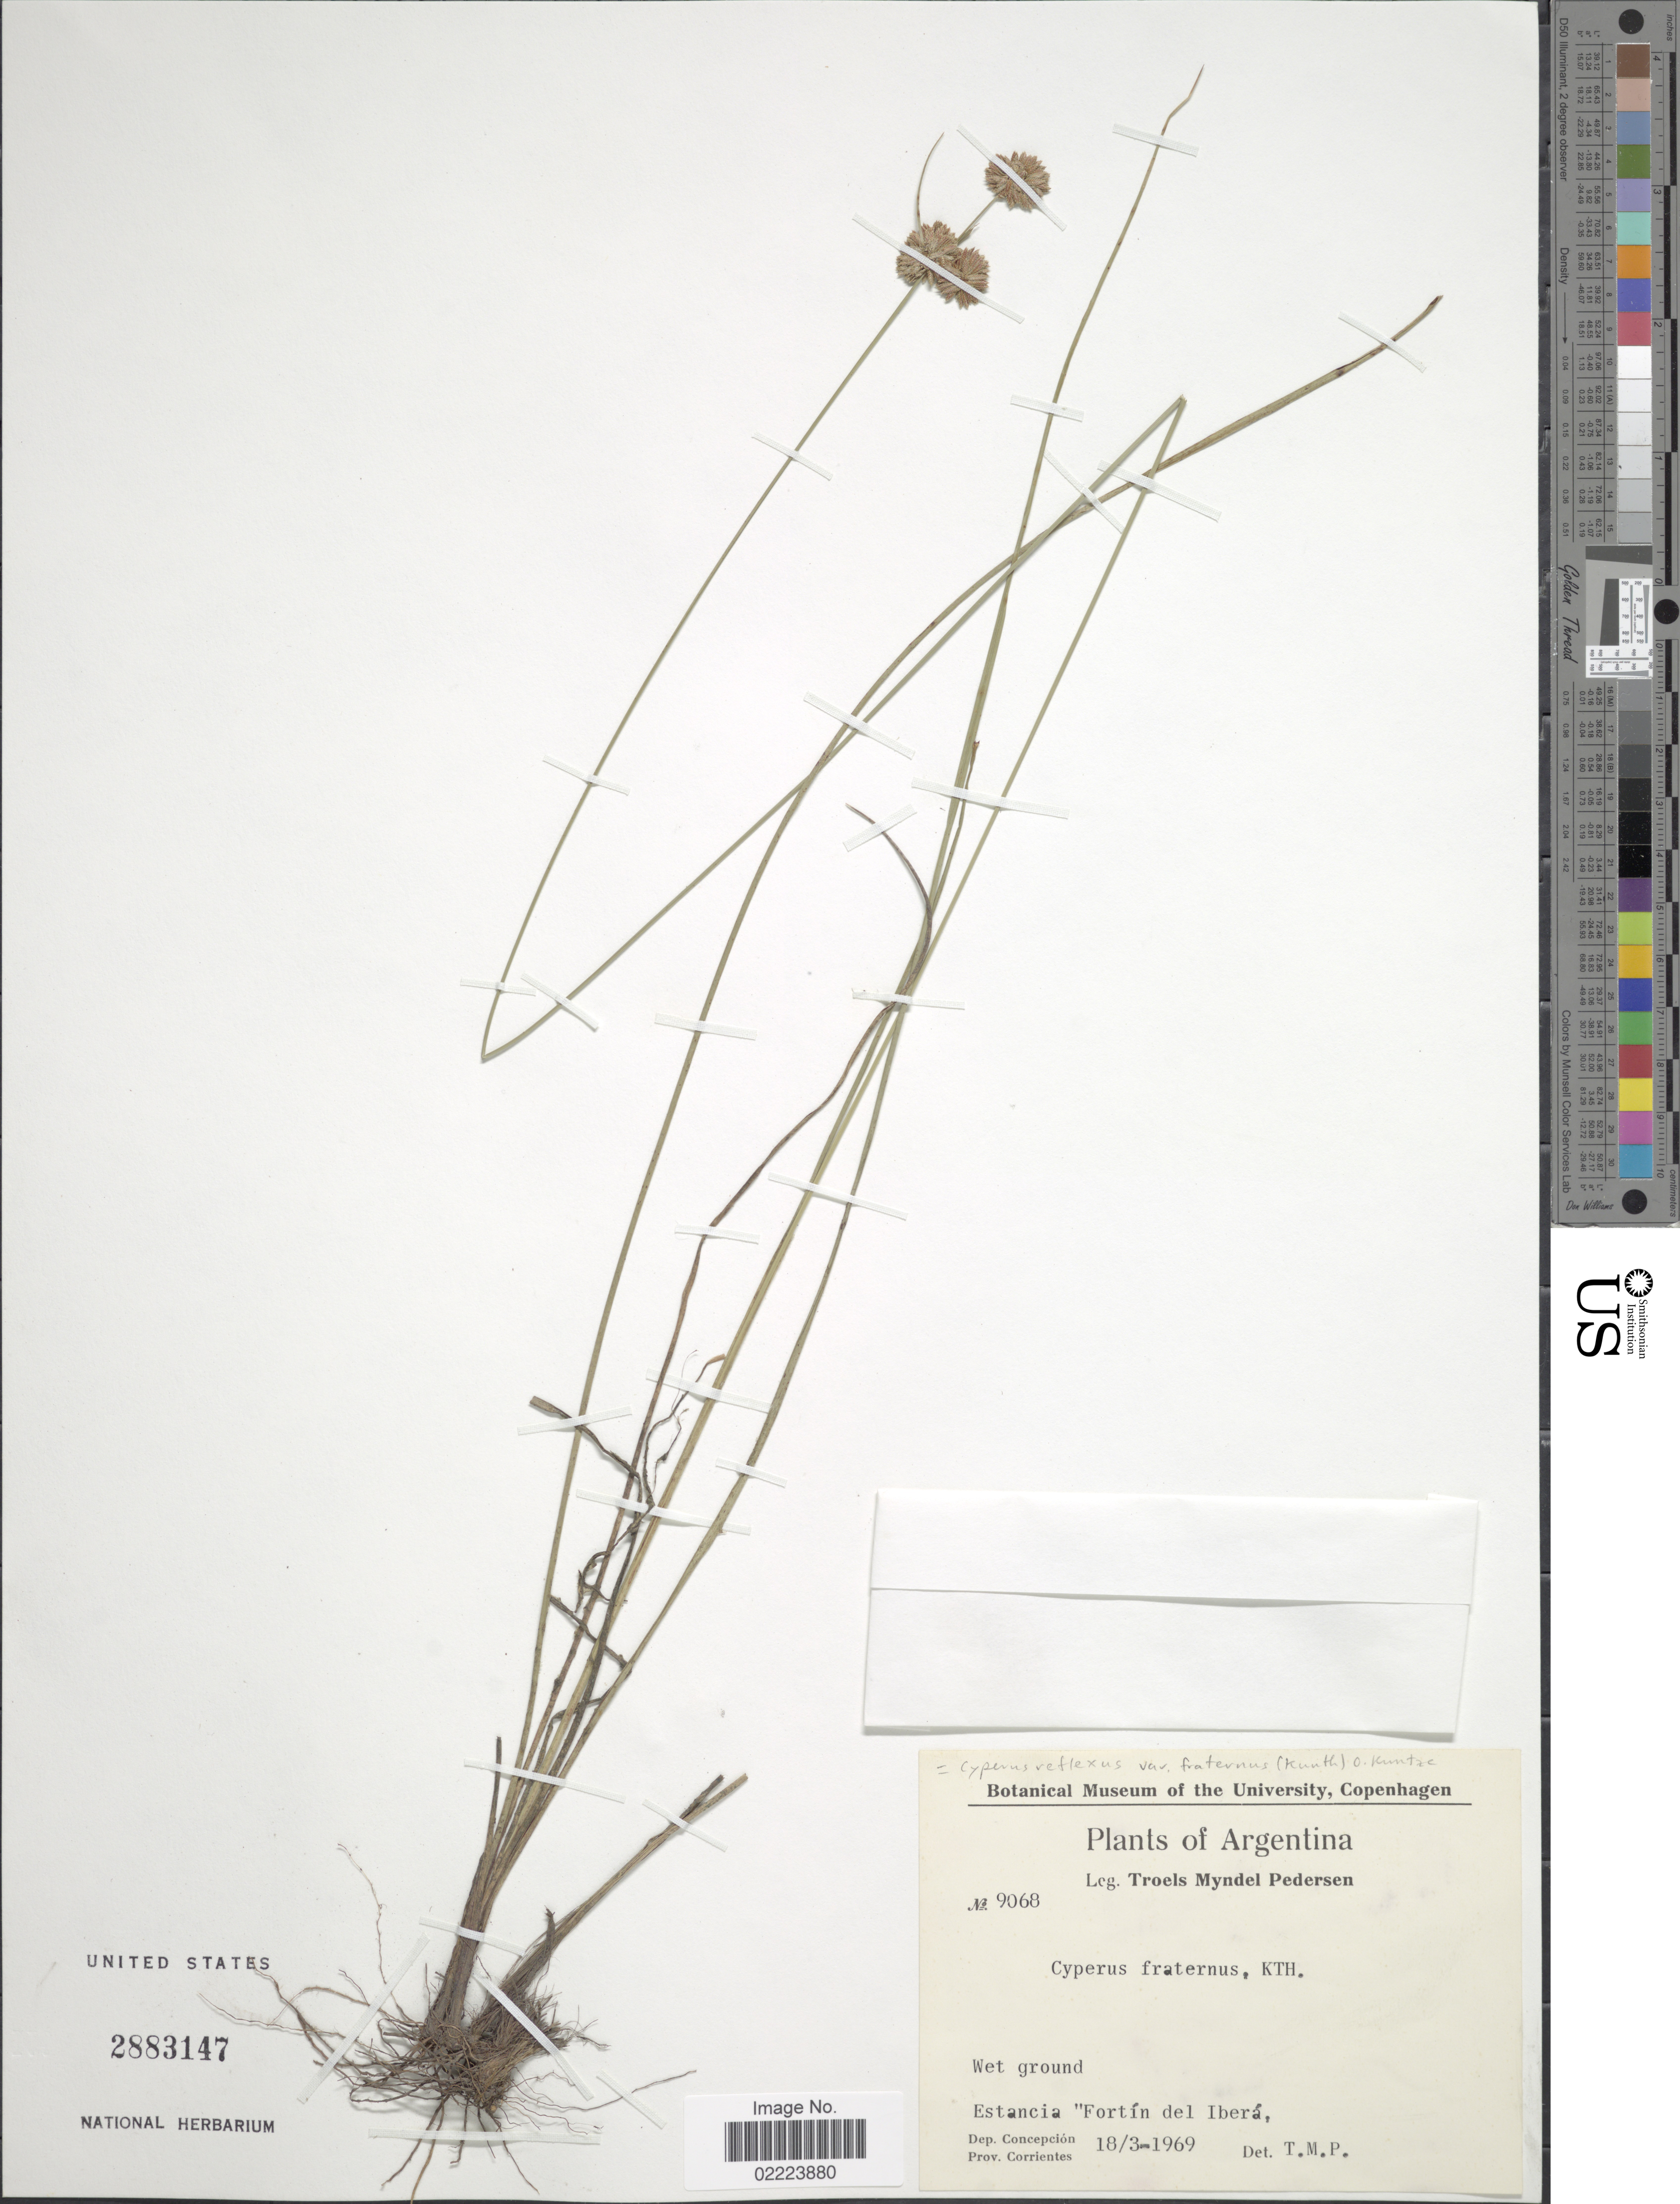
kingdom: Plantae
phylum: Tracheophyta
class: Liliopsida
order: Poales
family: Cyperaceae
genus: Cyperus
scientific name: Cyperus reflexus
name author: Vahl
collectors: T. Pederson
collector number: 9068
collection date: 1969-03-18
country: Argentina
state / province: Corrientes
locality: Estancia "Fortin del Ibera", Dep. Concepcion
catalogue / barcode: US 2883147